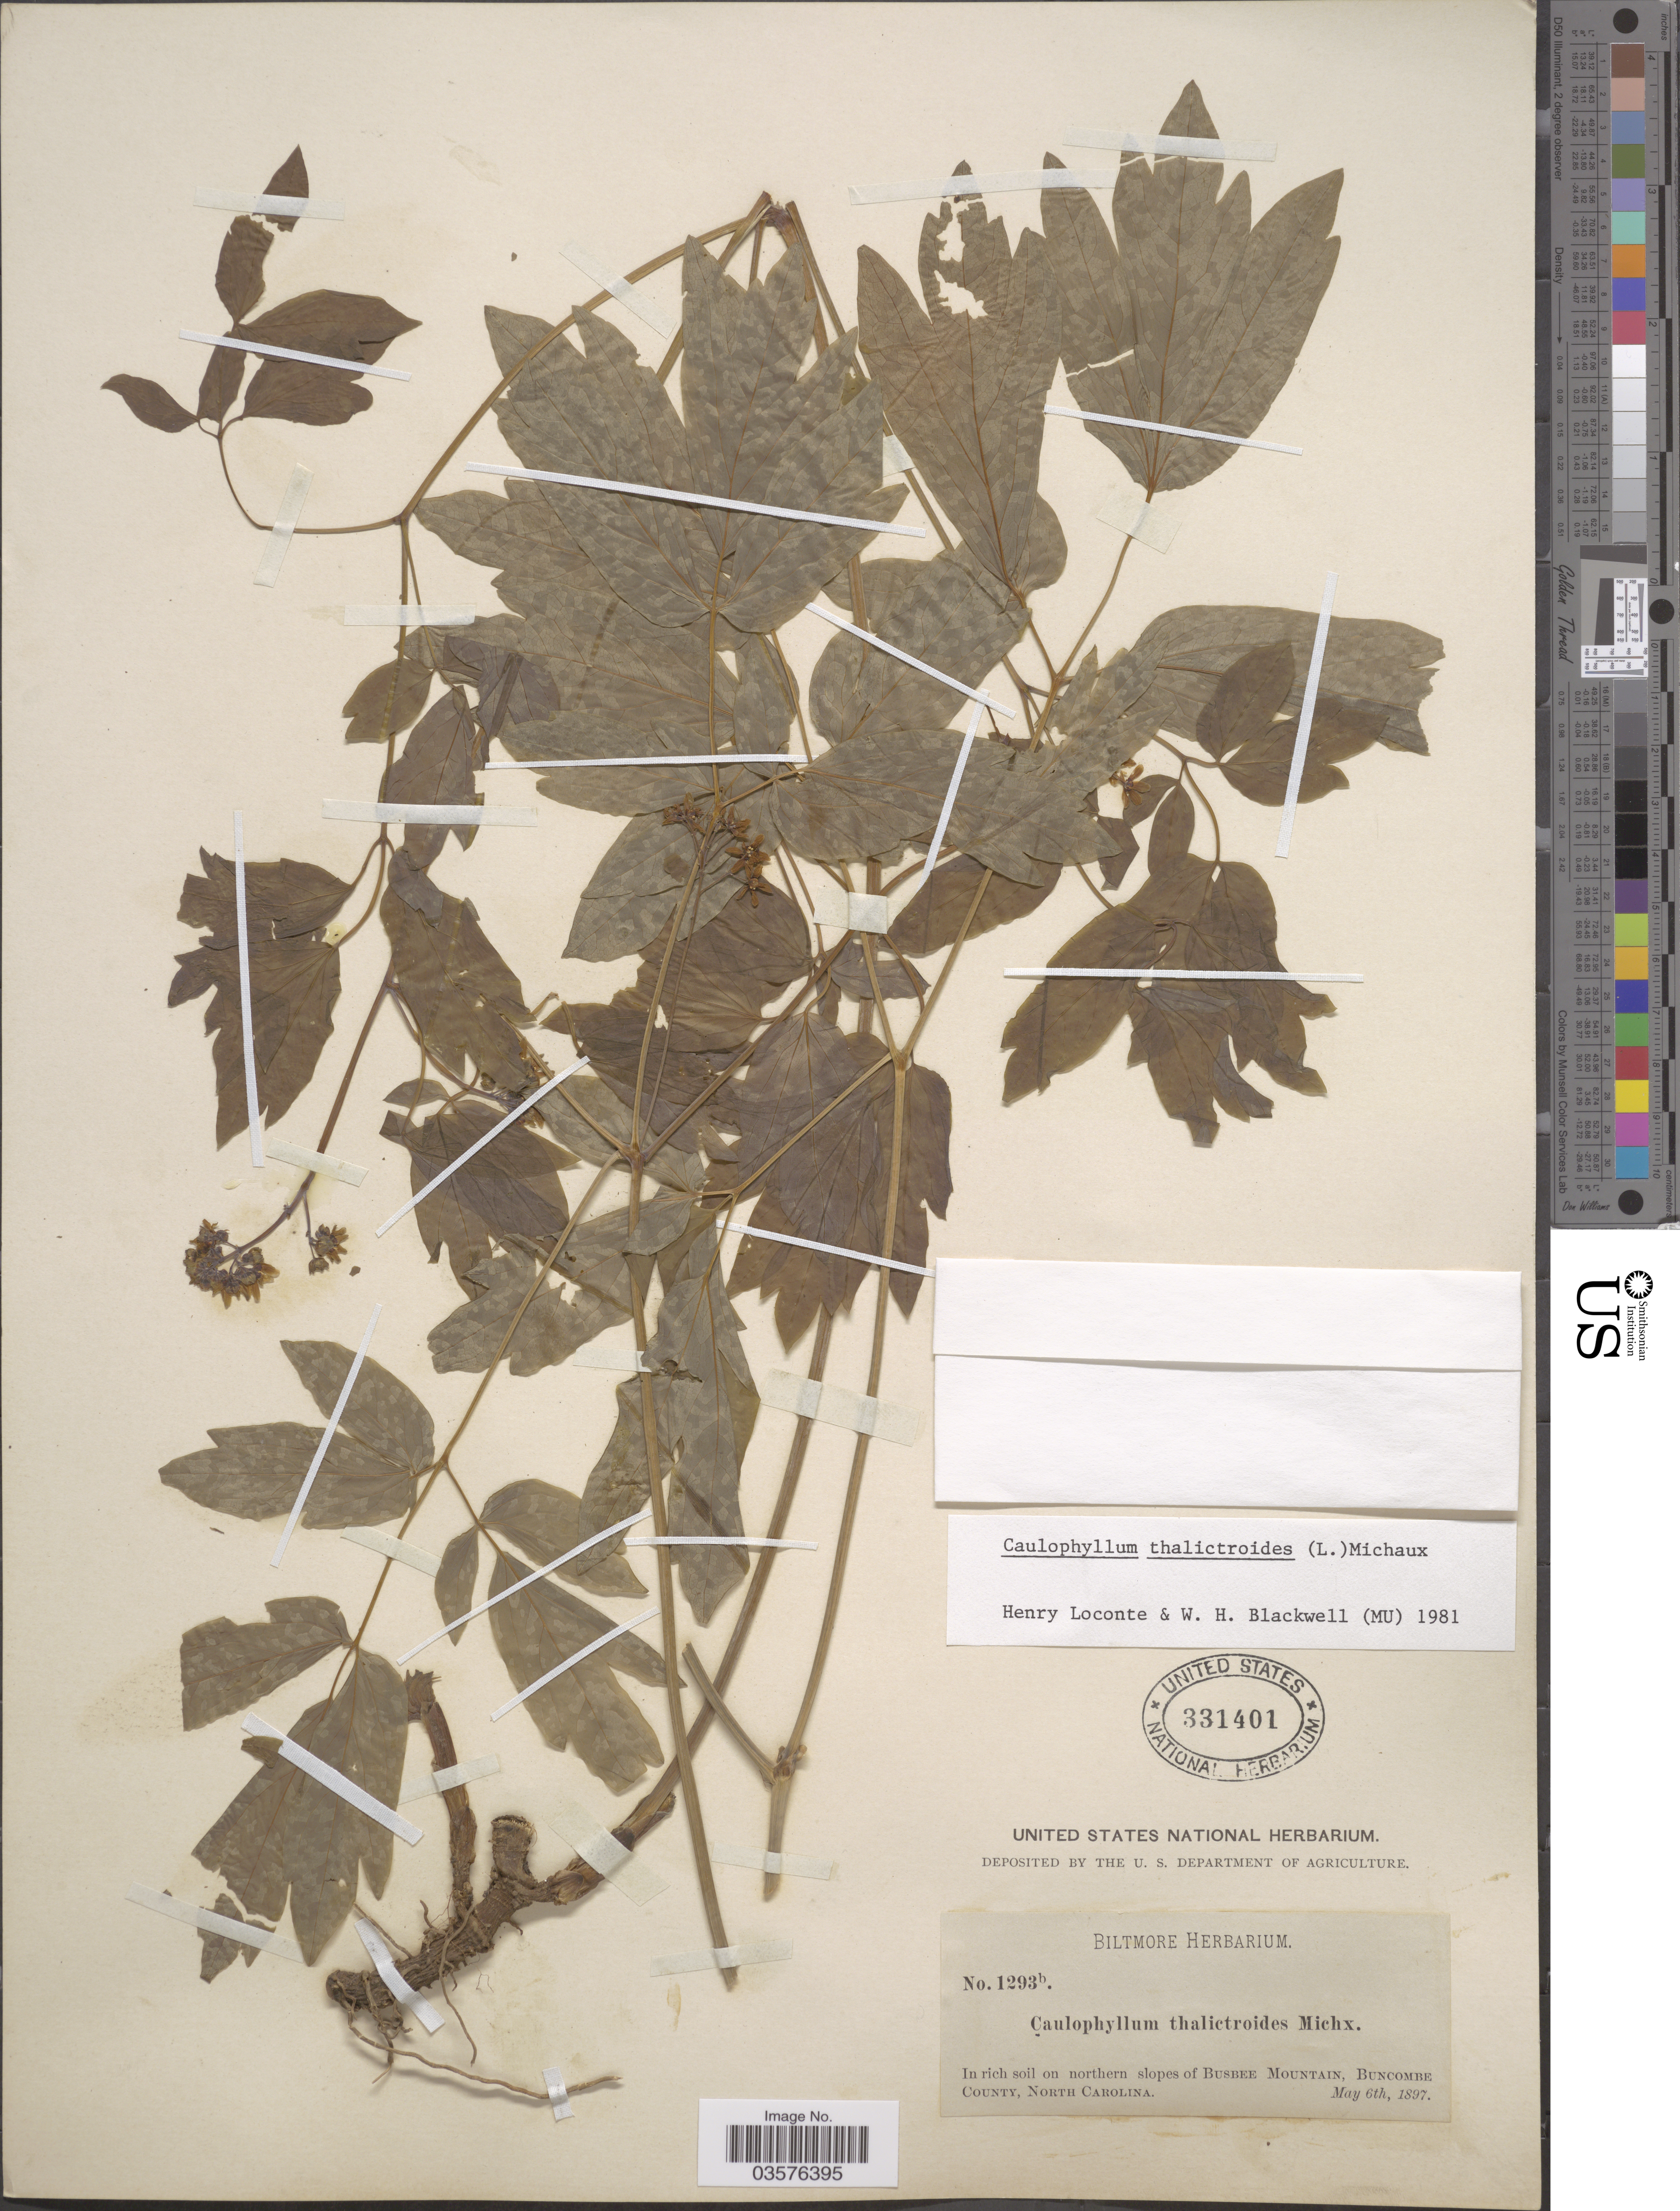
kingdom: Plantae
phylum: Tracheophyta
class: Magnoliopsida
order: Ranunculales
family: Berberidaceae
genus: Caulophyllum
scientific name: Caulophyllum thalictroides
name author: (L.) Michx.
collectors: ex herb. Biltmore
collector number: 1293b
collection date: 1897-05-06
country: United States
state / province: North Carolina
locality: In rich soil on northern slopes of Busbee Mountain, Buncombe County.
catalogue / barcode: US 331401